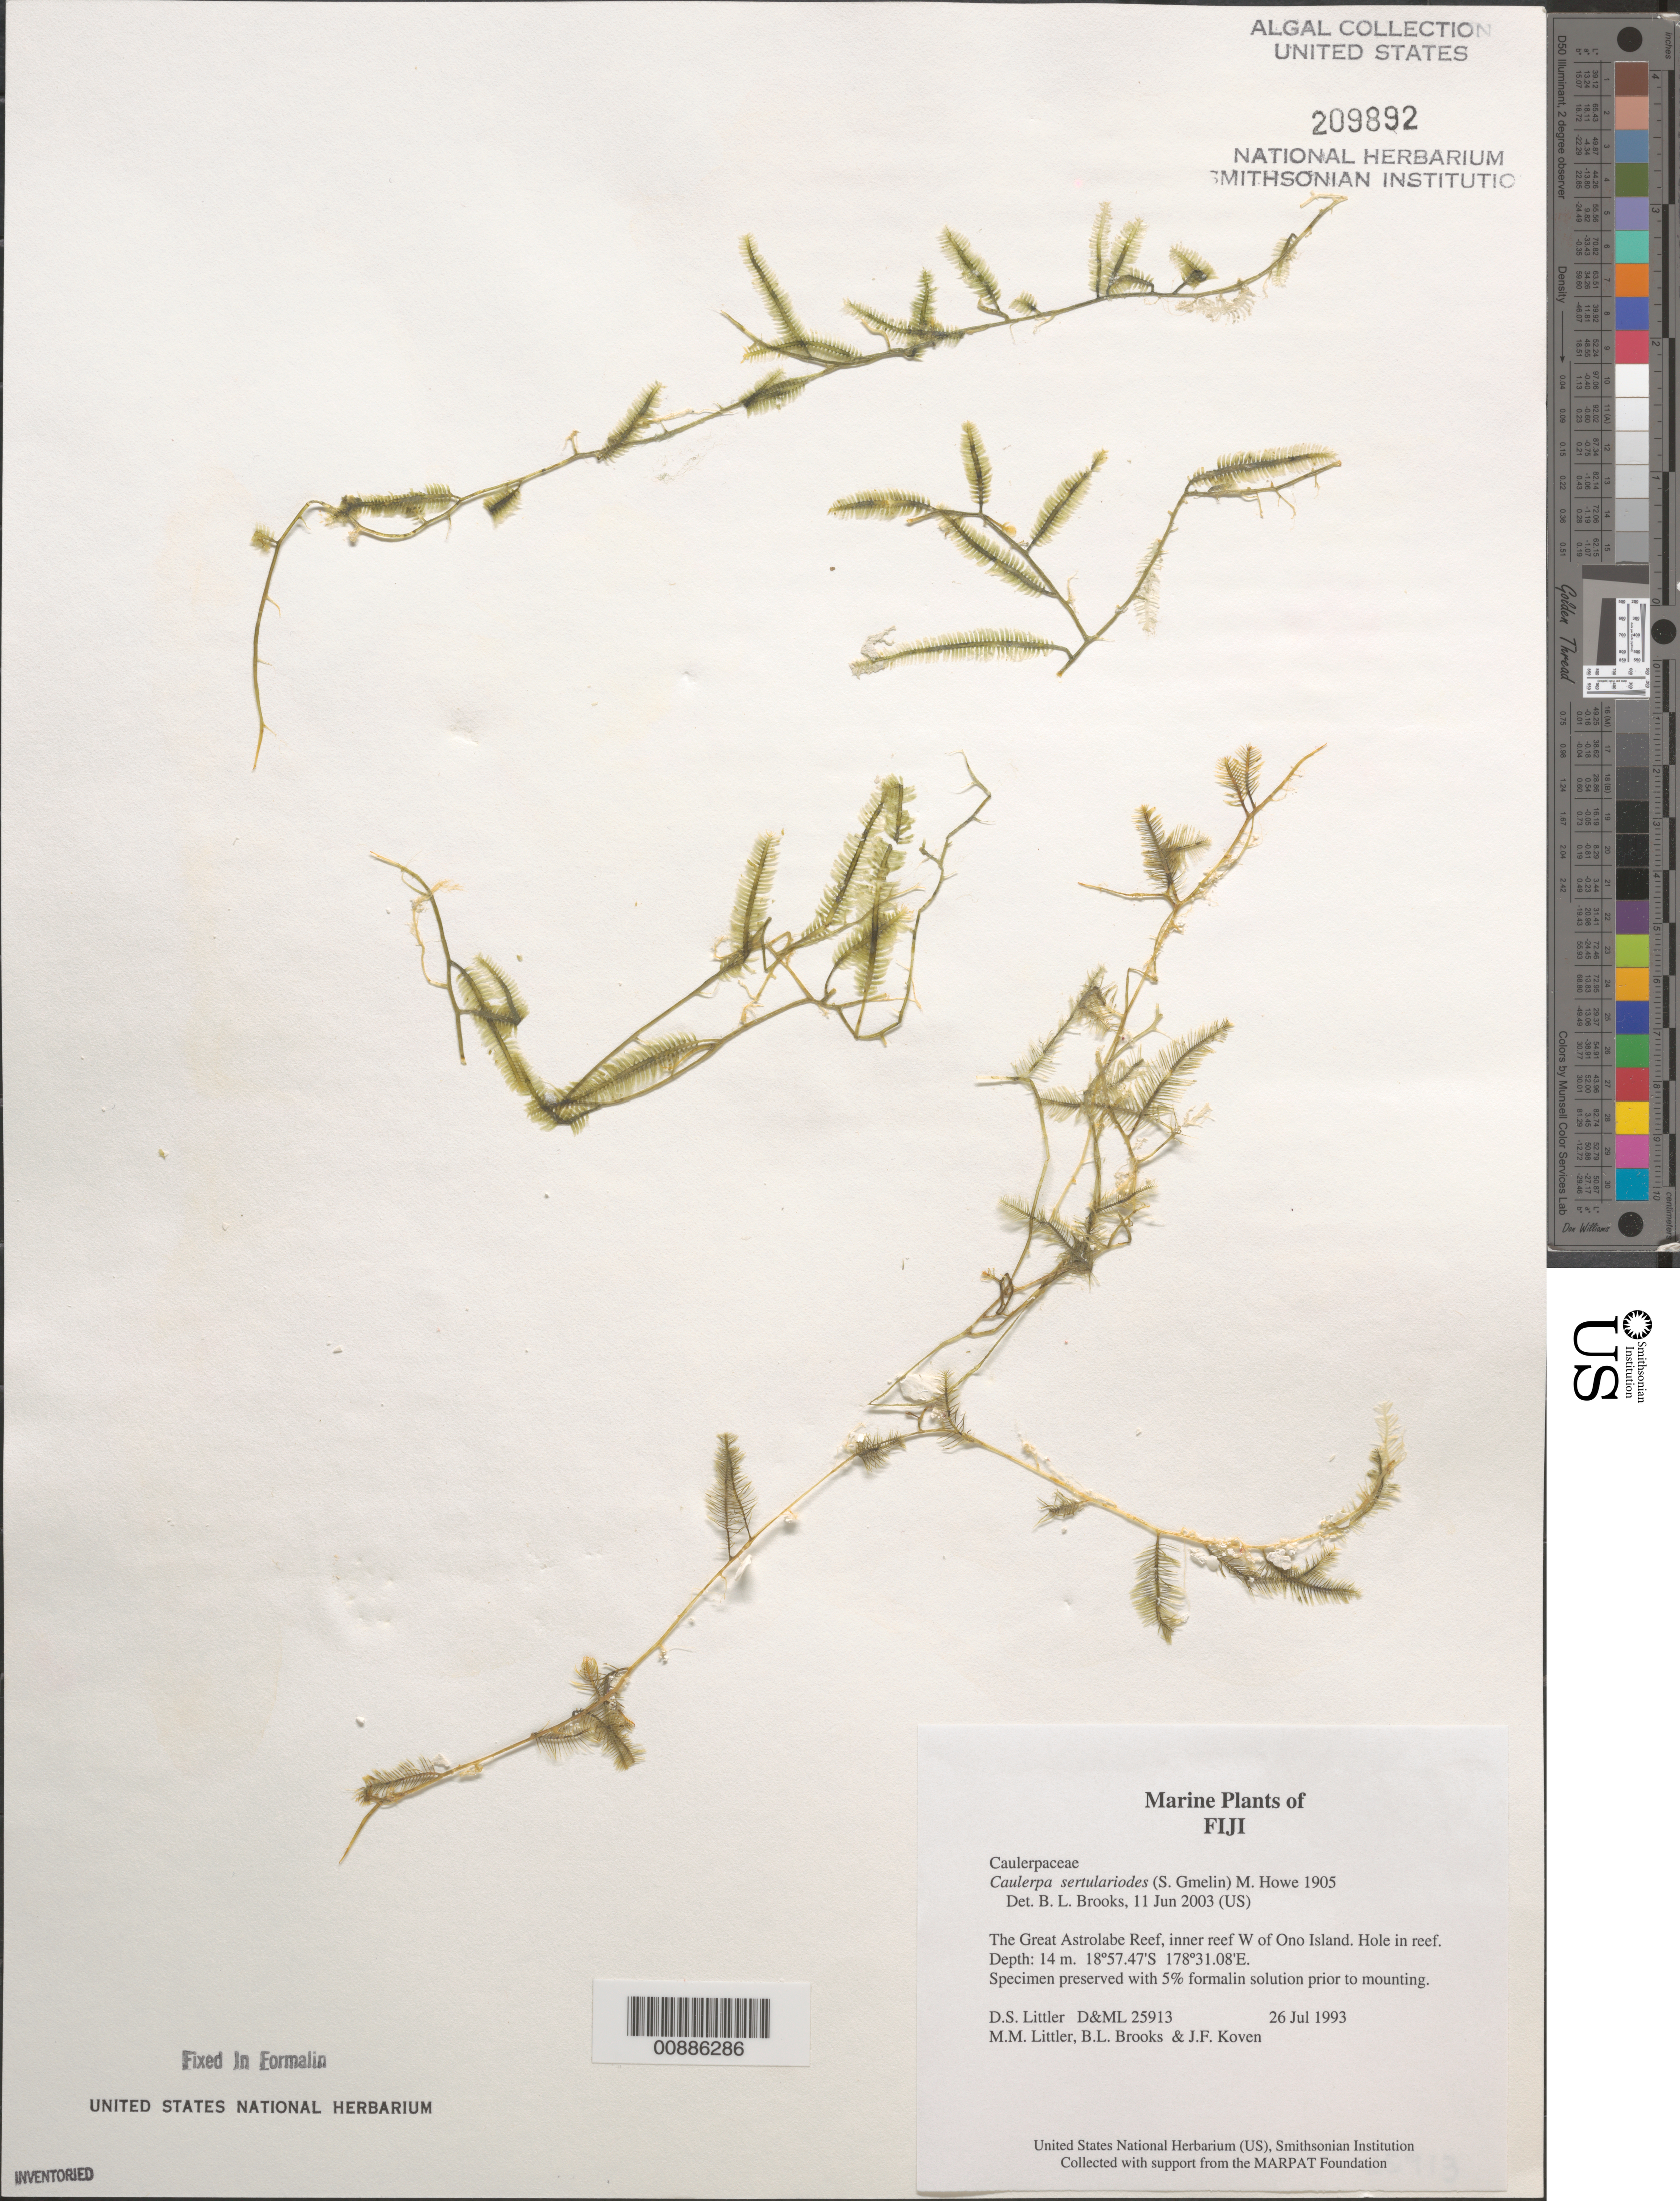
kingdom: Plantae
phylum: Chlorophyta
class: Ulvophyceae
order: Bryopsidales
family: Caulerpaceae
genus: Caulerpa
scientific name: Caulerpa sertularioides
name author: (S.G. Gmel.) M. Howe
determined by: Brooks, B. L., (BOT), Smithsonian Institution - National Museum of Natural History (UNITED STATES)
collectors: D. S. Littler, M. M. Littler, B. Brooks & J. Koven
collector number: D&ML 25913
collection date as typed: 26 Jul 1993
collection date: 1993-07-26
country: Fiji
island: Ono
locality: Great Astrolabe Reef, inner reef west of island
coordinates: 18 57.47'S, 178 31.08'E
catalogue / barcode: US 209892